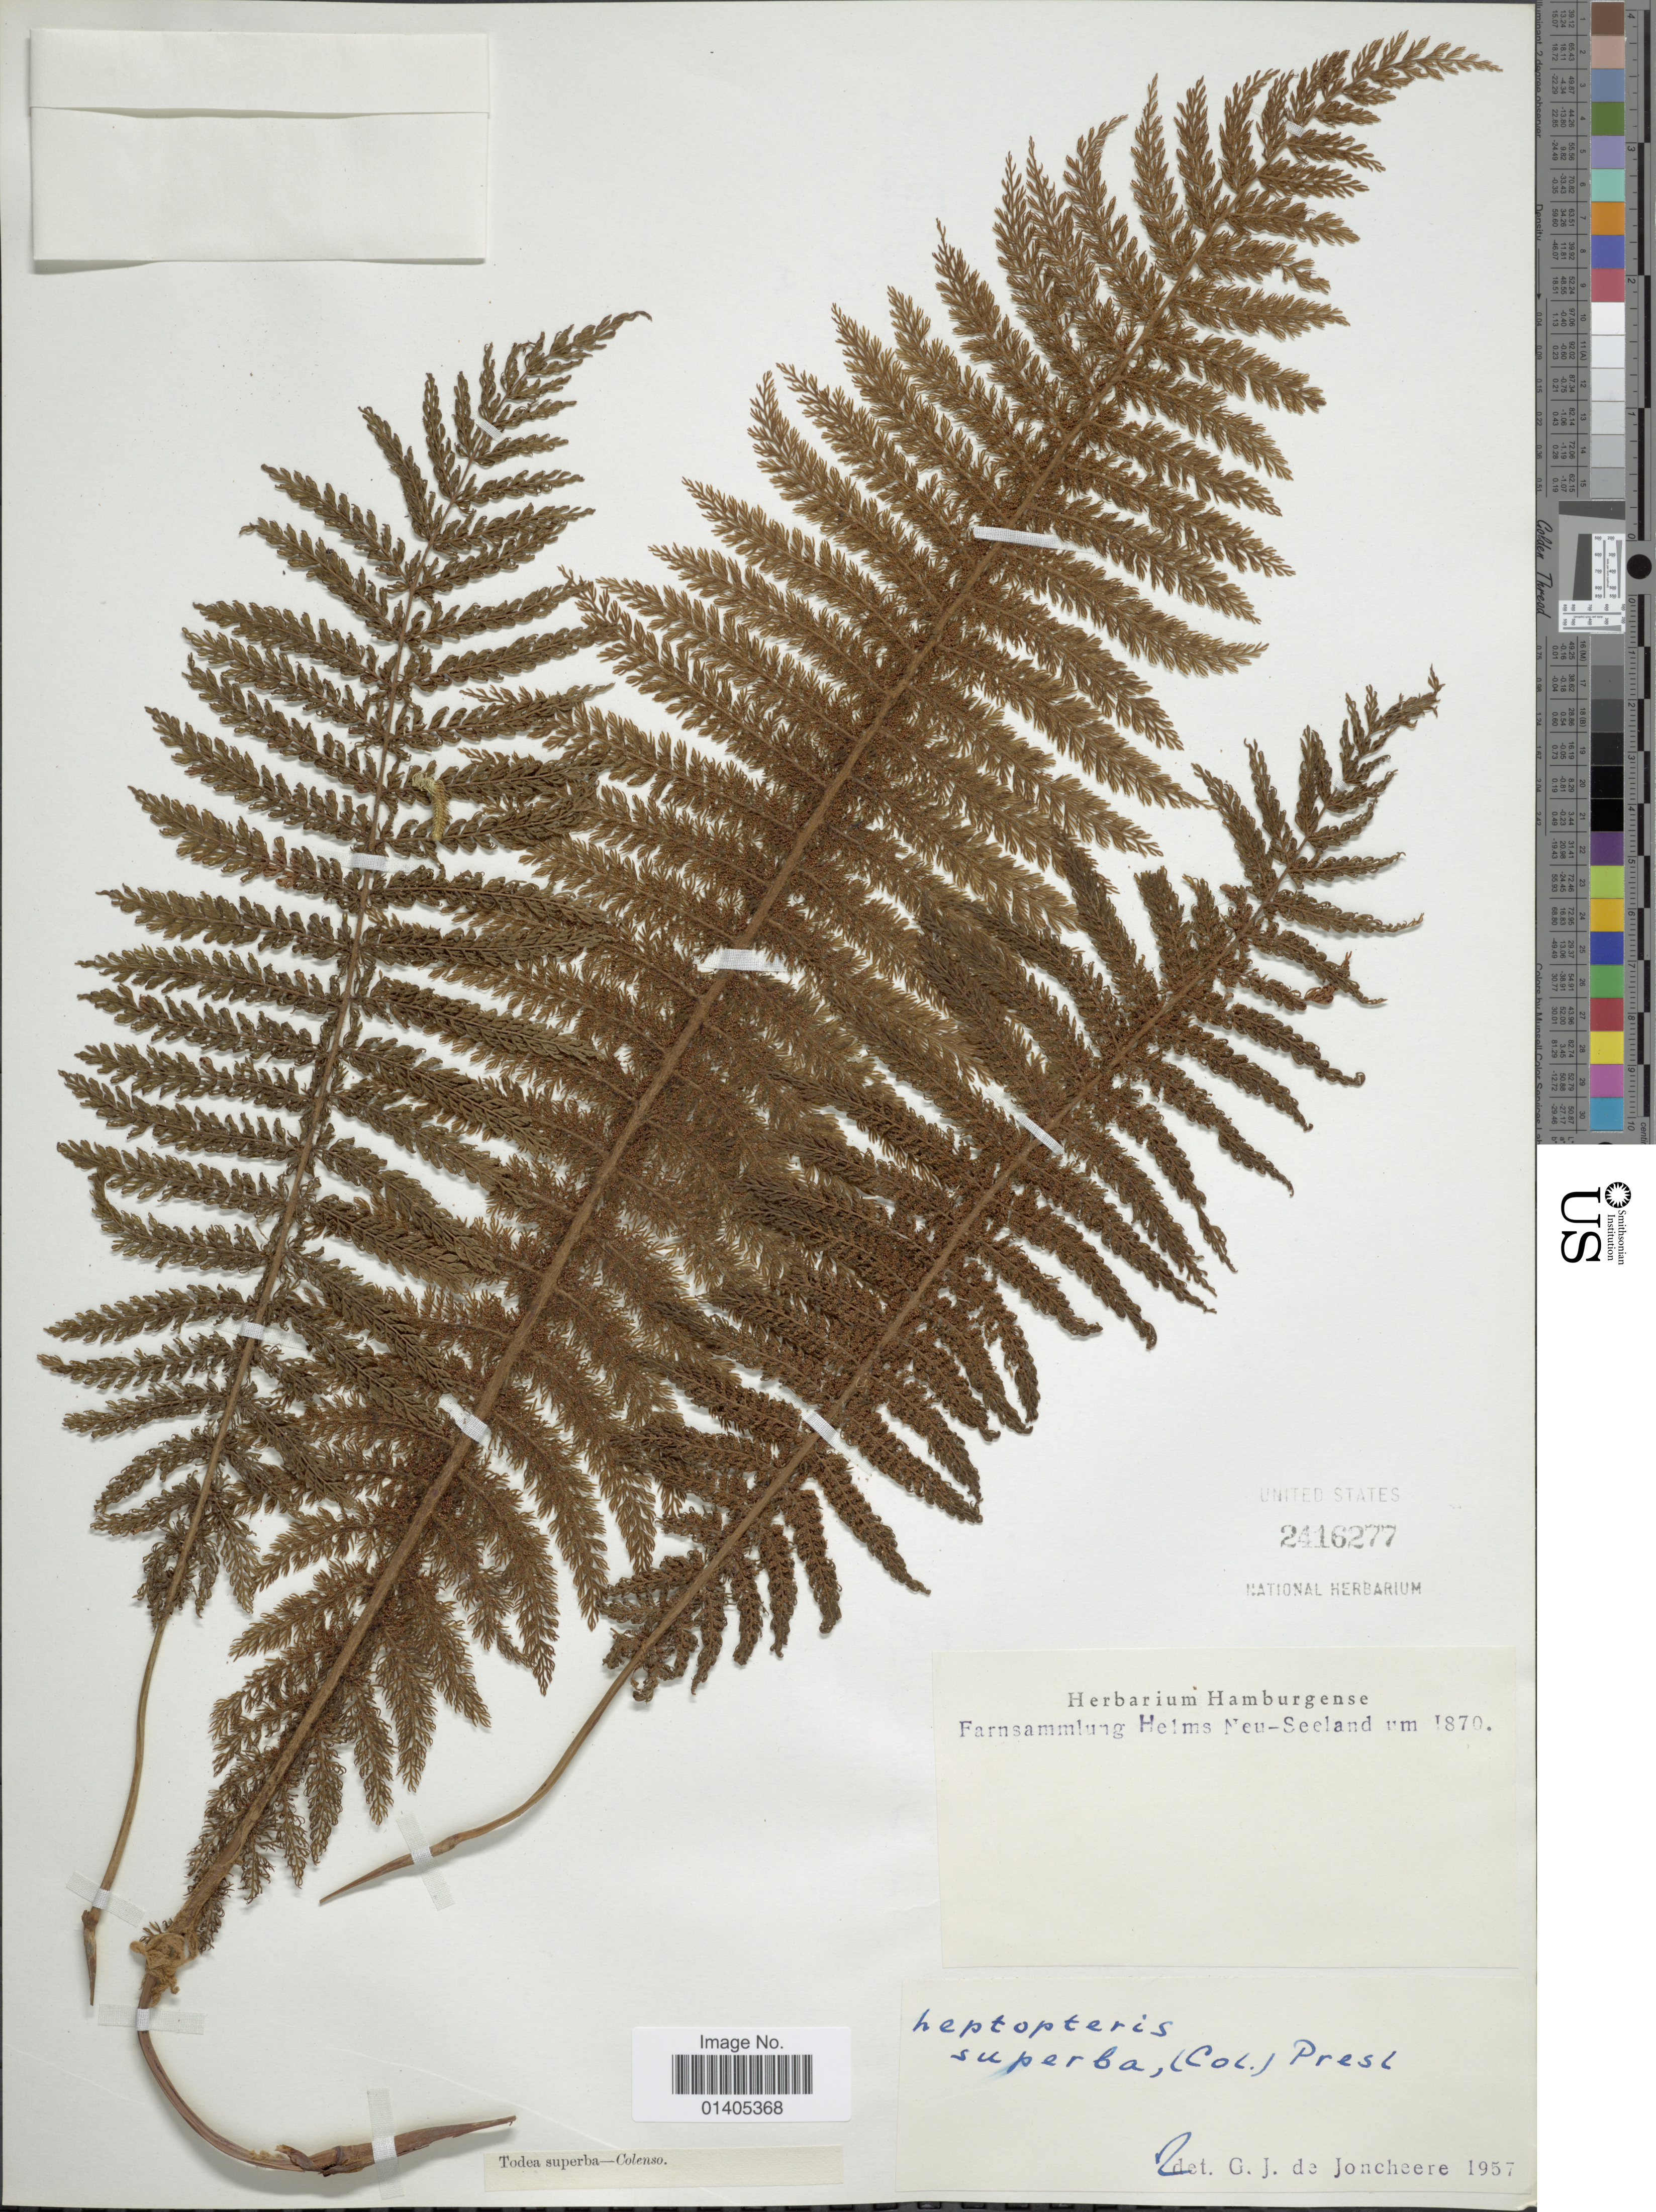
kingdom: Plantae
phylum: Tracheophyta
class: Polypodiopsida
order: Osmundales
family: Osmundaceae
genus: Leptopteris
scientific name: Leptopteris superba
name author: (Colenso) C. Presl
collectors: Helms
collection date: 1870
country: New Zealand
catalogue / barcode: US 2416277